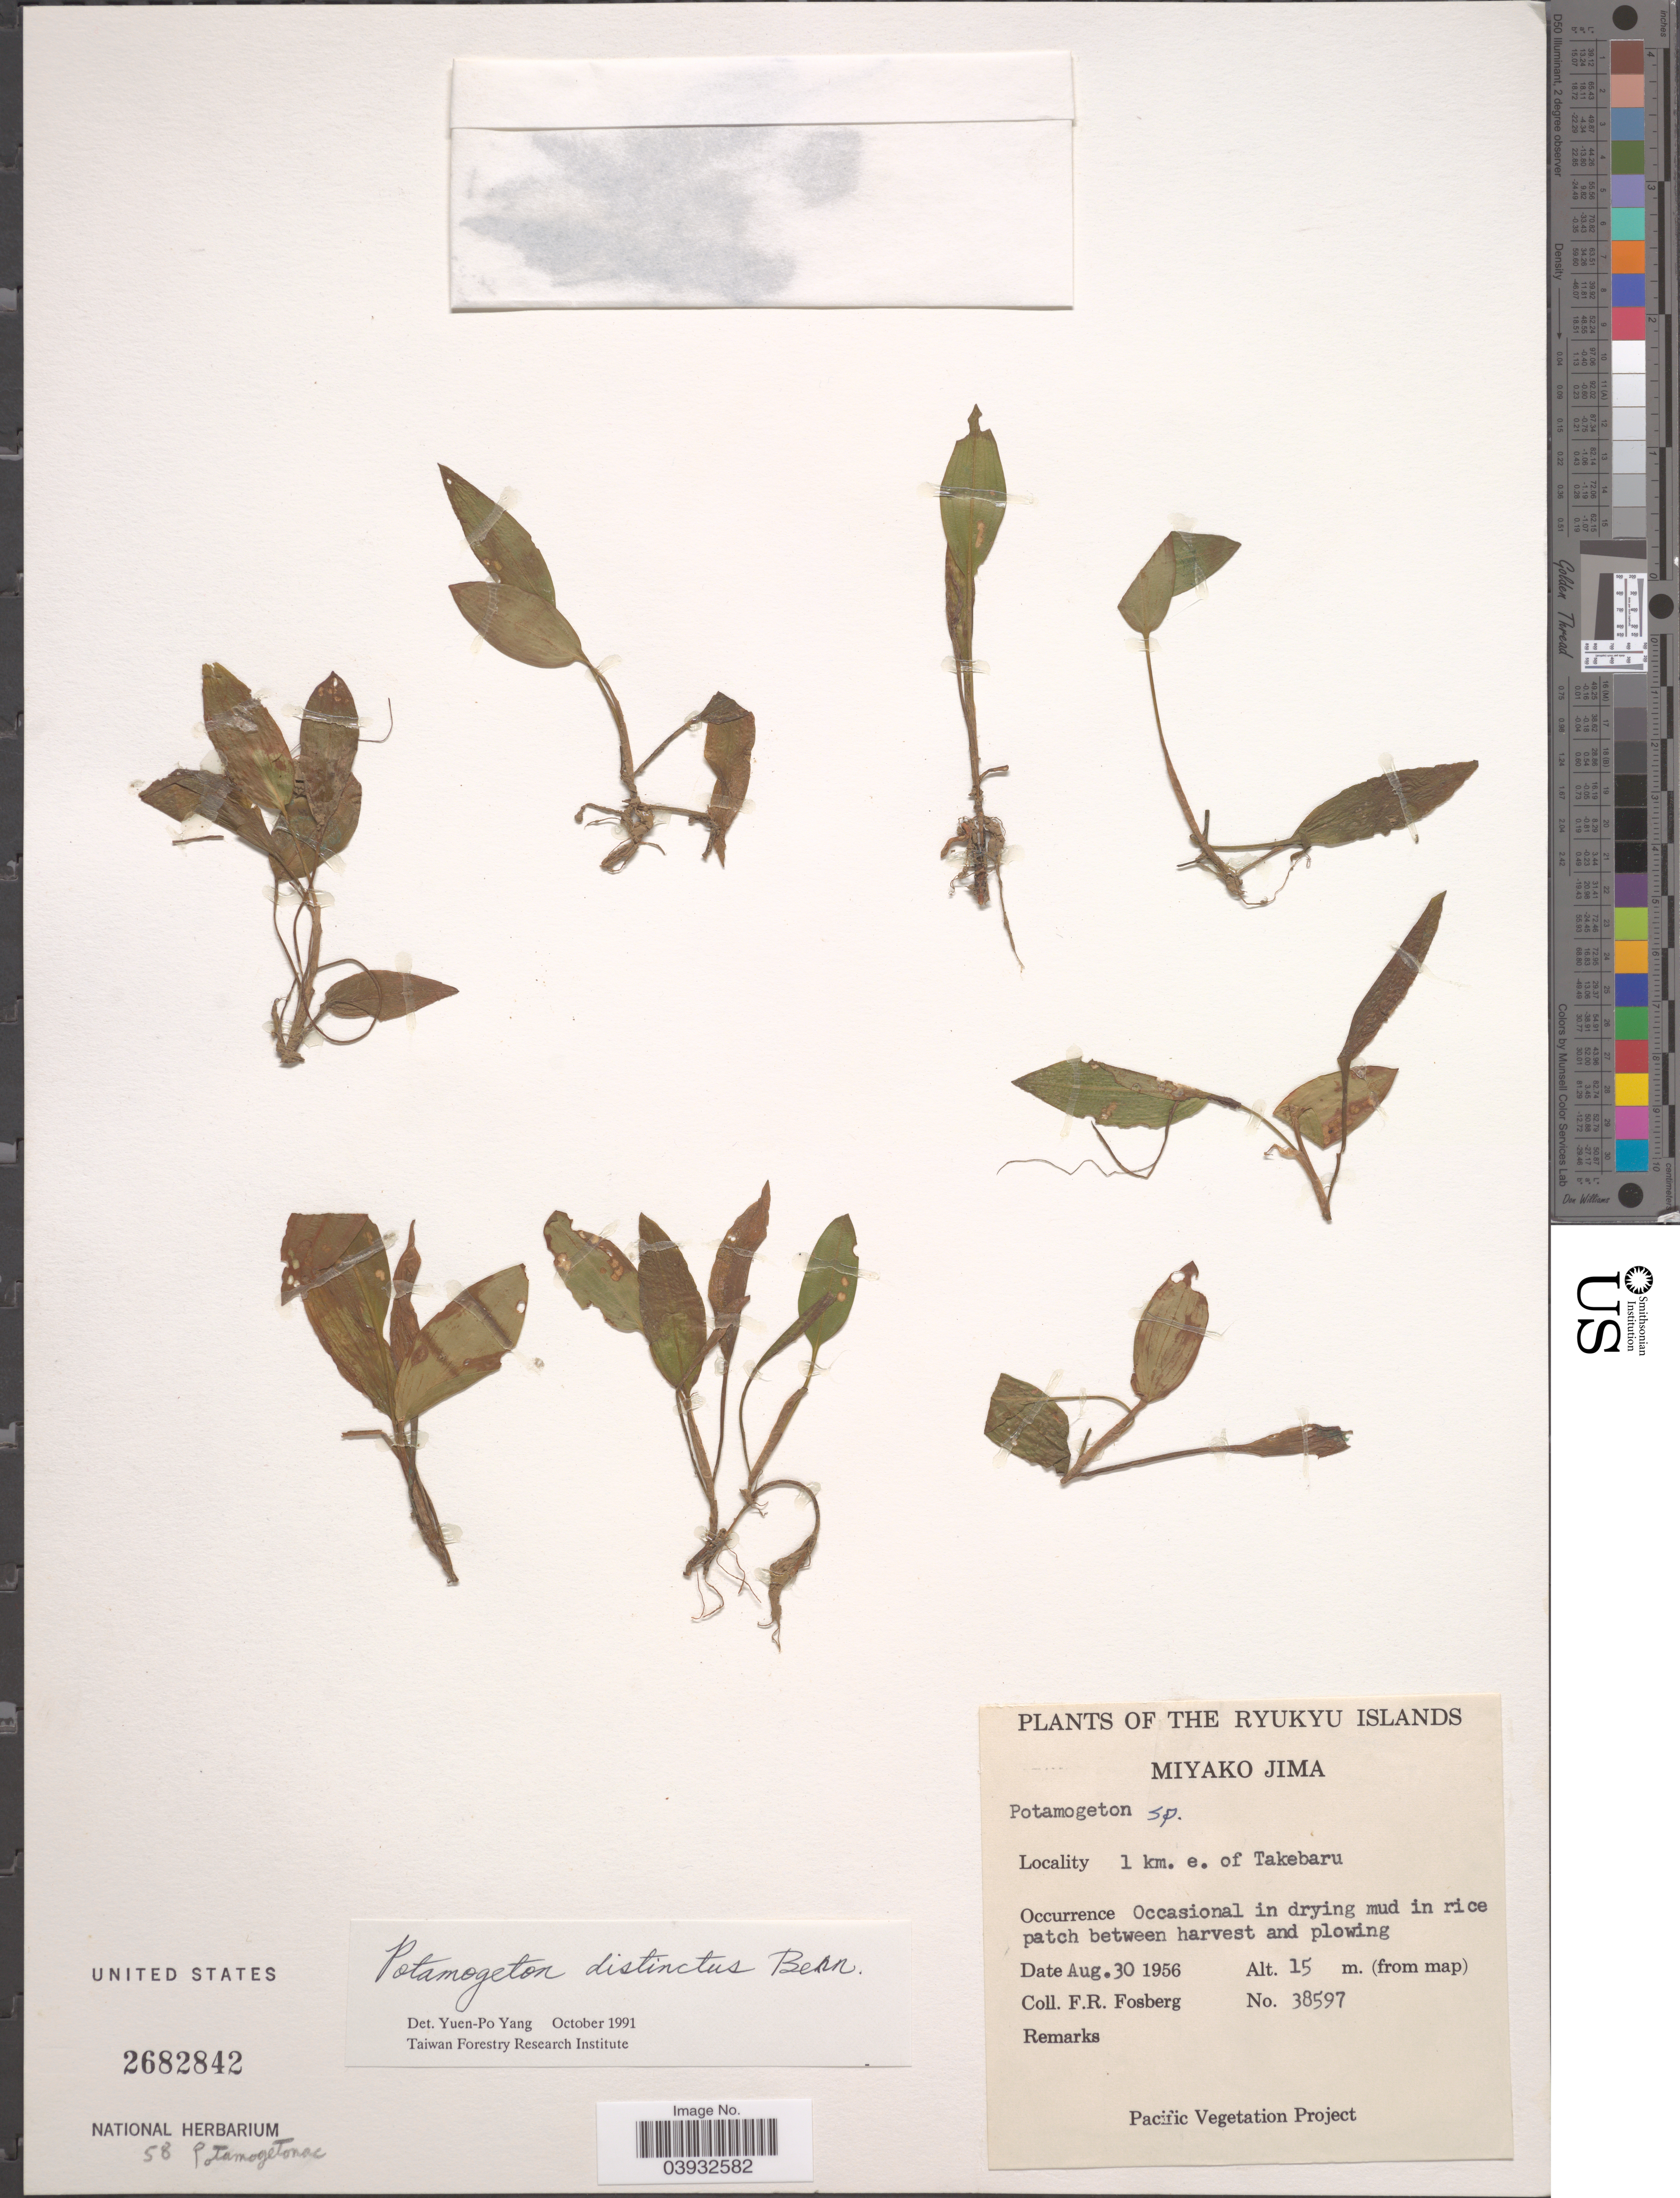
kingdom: Plantae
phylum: Tracheophyta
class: Liliopsida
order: Alismatales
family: Potamogetonaceae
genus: Potamogeton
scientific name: Potamogeton distinctus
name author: A. Benn.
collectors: F. R. Fosberg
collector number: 38597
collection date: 1956-08-30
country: Japan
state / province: Okinawa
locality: Ryukyu Islands. Miyako Jima. 1 km. e. of Takebaru.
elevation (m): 15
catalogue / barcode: US 2682842